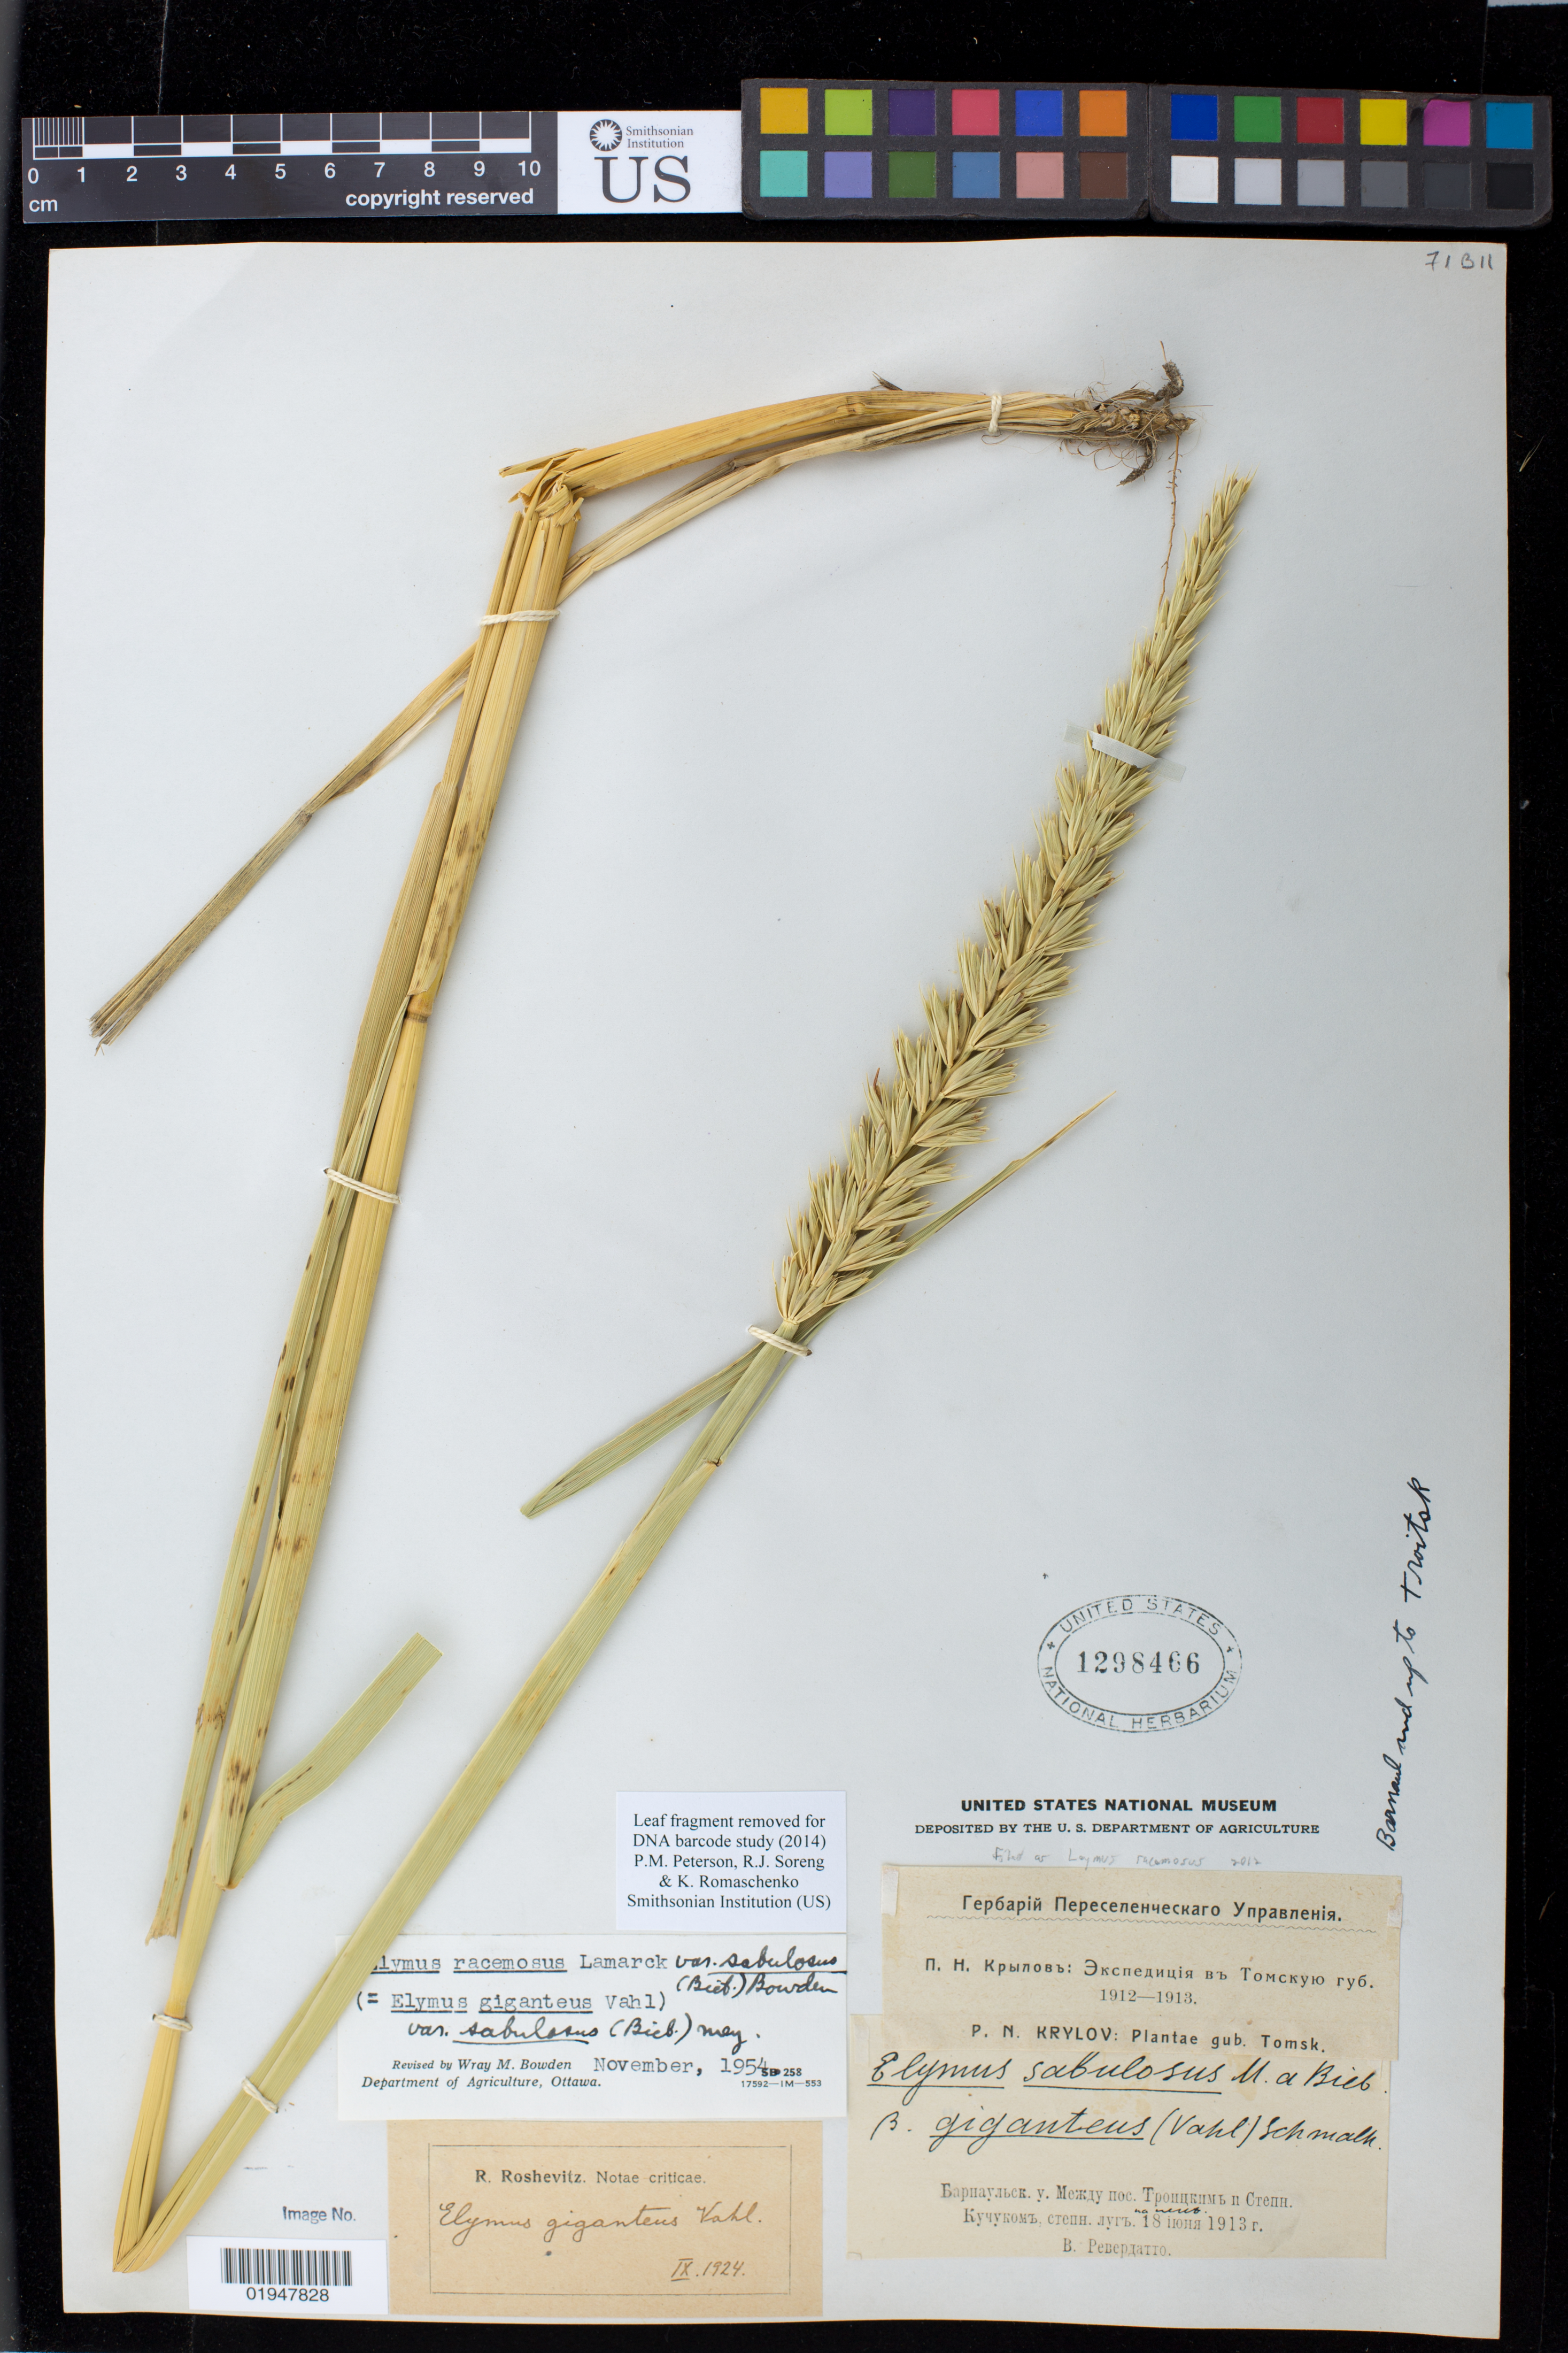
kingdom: Plantae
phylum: Tracheophyta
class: Liliopsida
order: Poales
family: Poaceae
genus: Leymus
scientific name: Leymus racemosus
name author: (Lam.) Tzvelev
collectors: B. Pebepiatto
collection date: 1913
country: Russian Federation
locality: Tomsk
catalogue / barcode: US 1298466